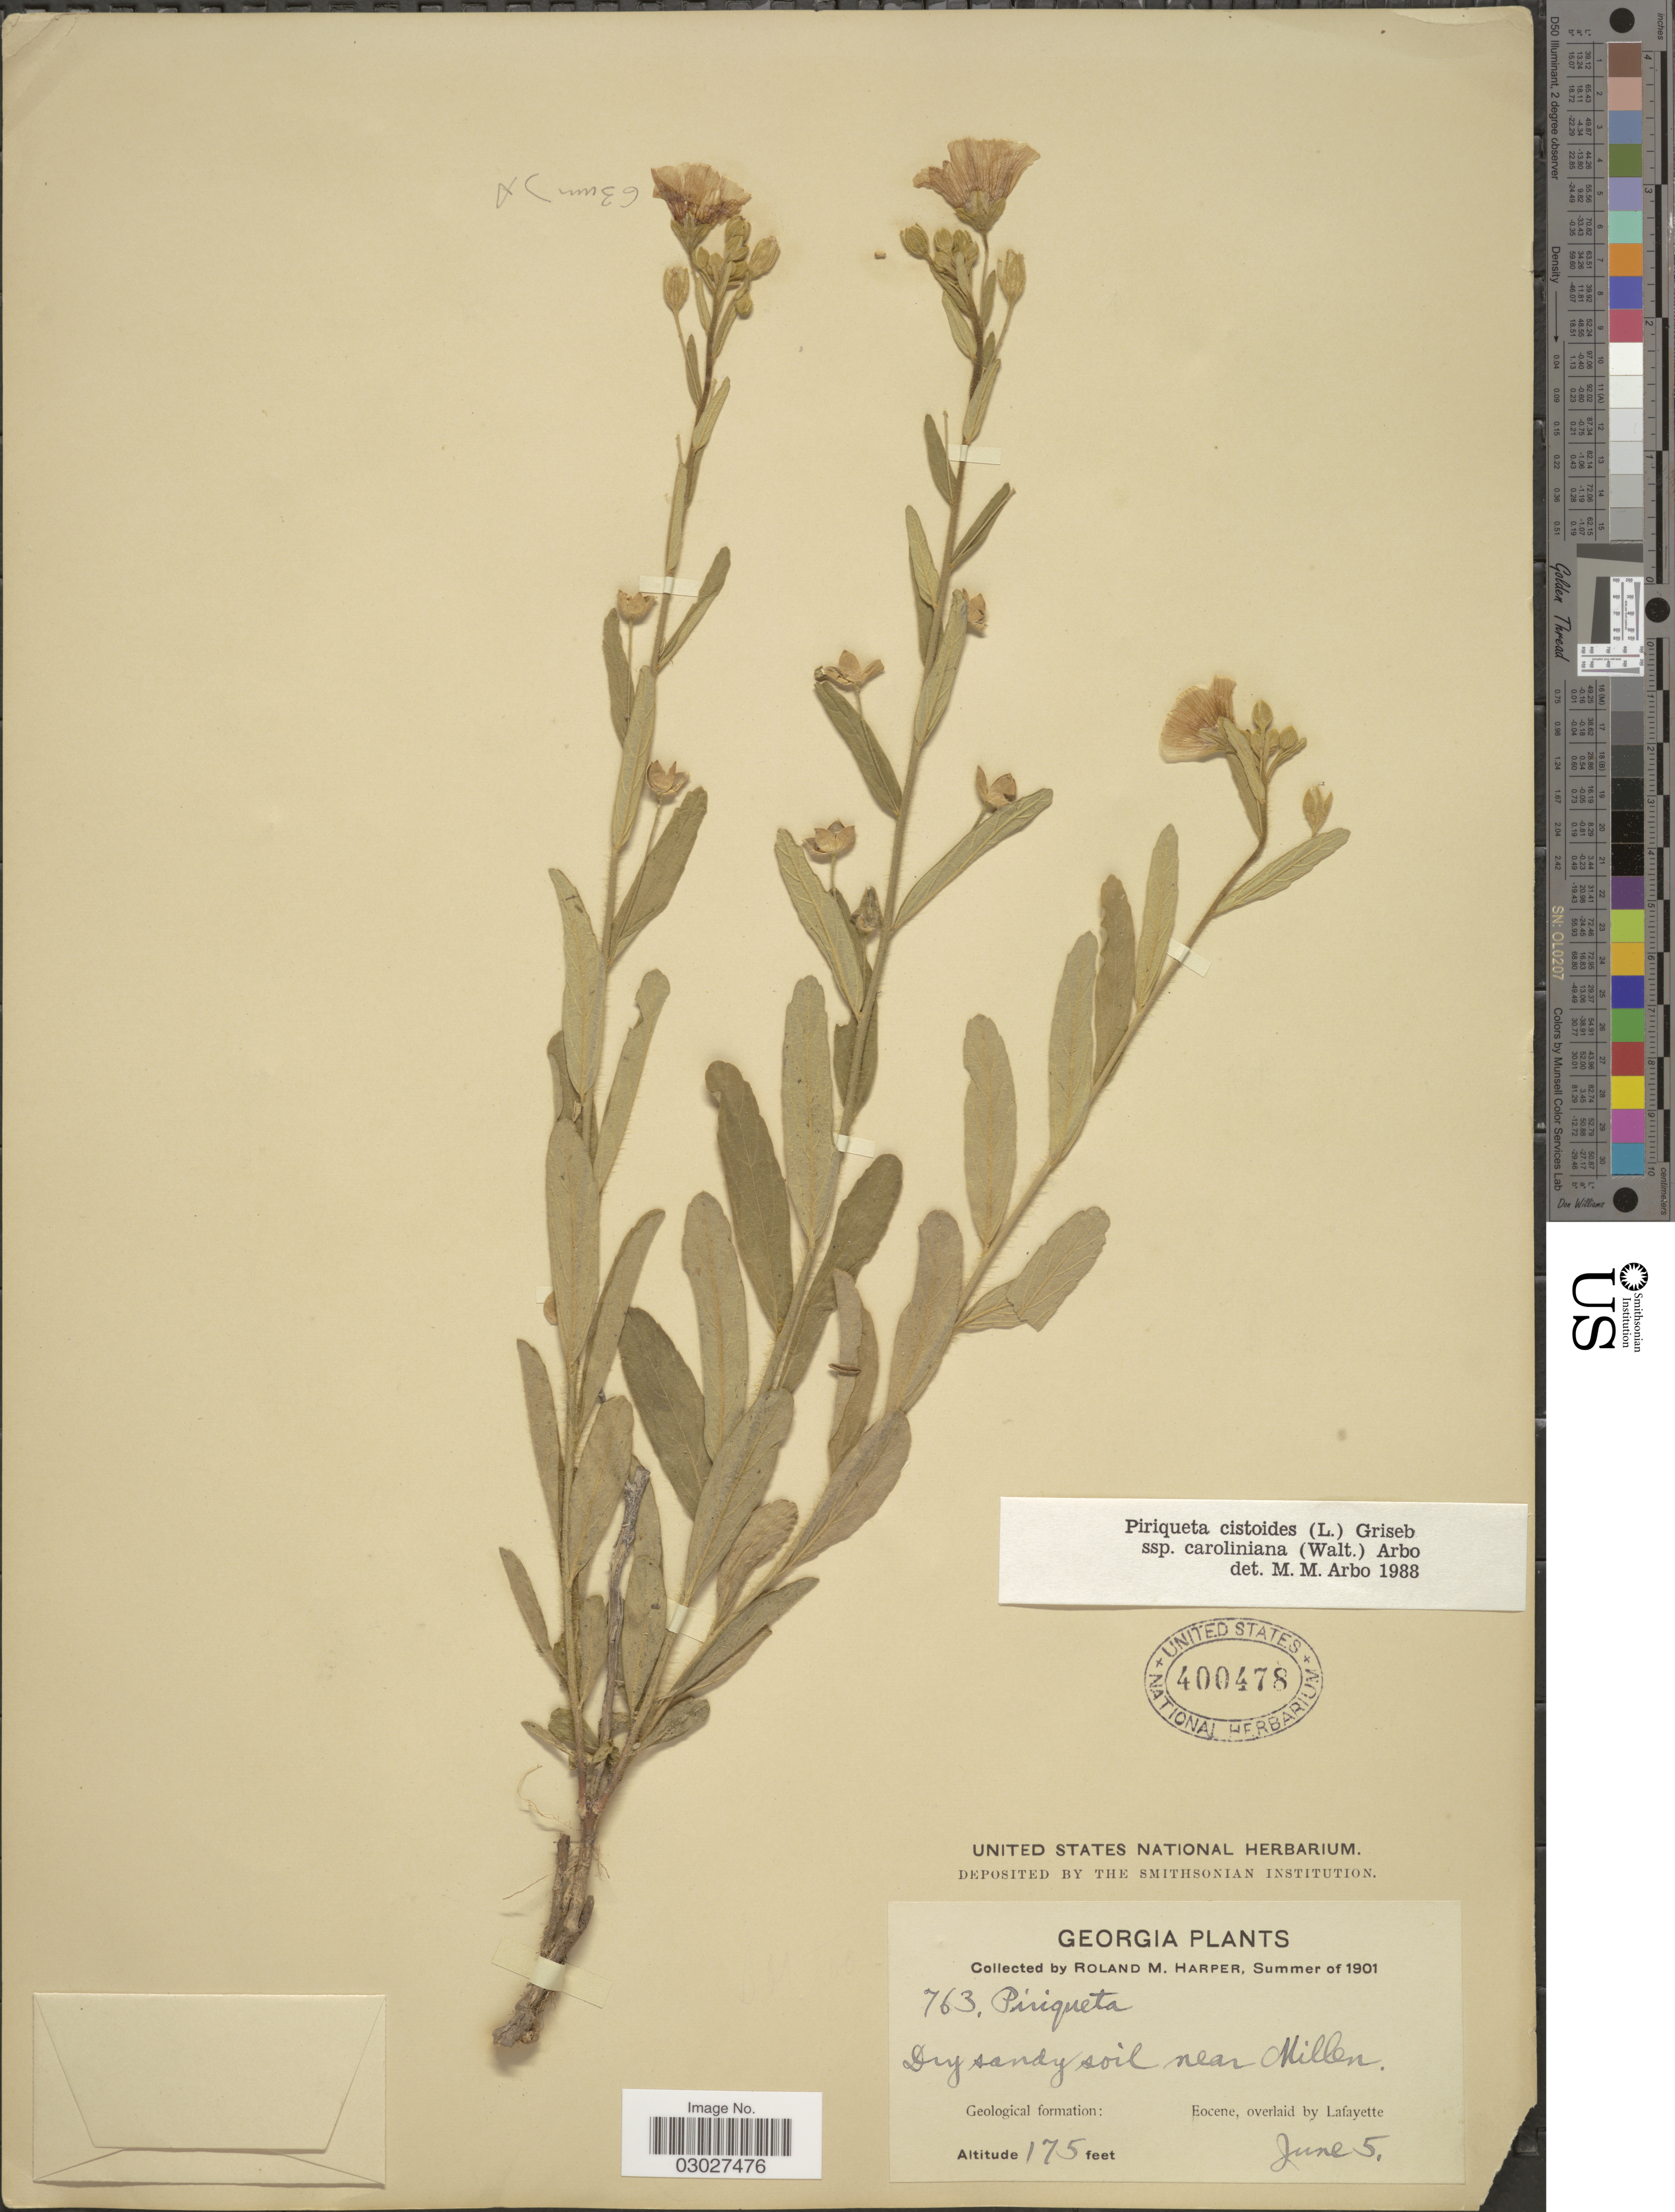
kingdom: Plantae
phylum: Tracheophyta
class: Magnoliopsida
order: Malpighiales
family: Turneraceae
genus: Piriqueta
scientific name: Piriqueta cistoides subsp. caroliniana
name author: (Walter) Arbo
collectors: R. M. Harper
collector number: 763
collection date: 1901-06-05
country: United States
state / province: Georgia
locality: Dry sandy soil near Millen.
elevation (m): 53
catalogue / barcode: US 400478